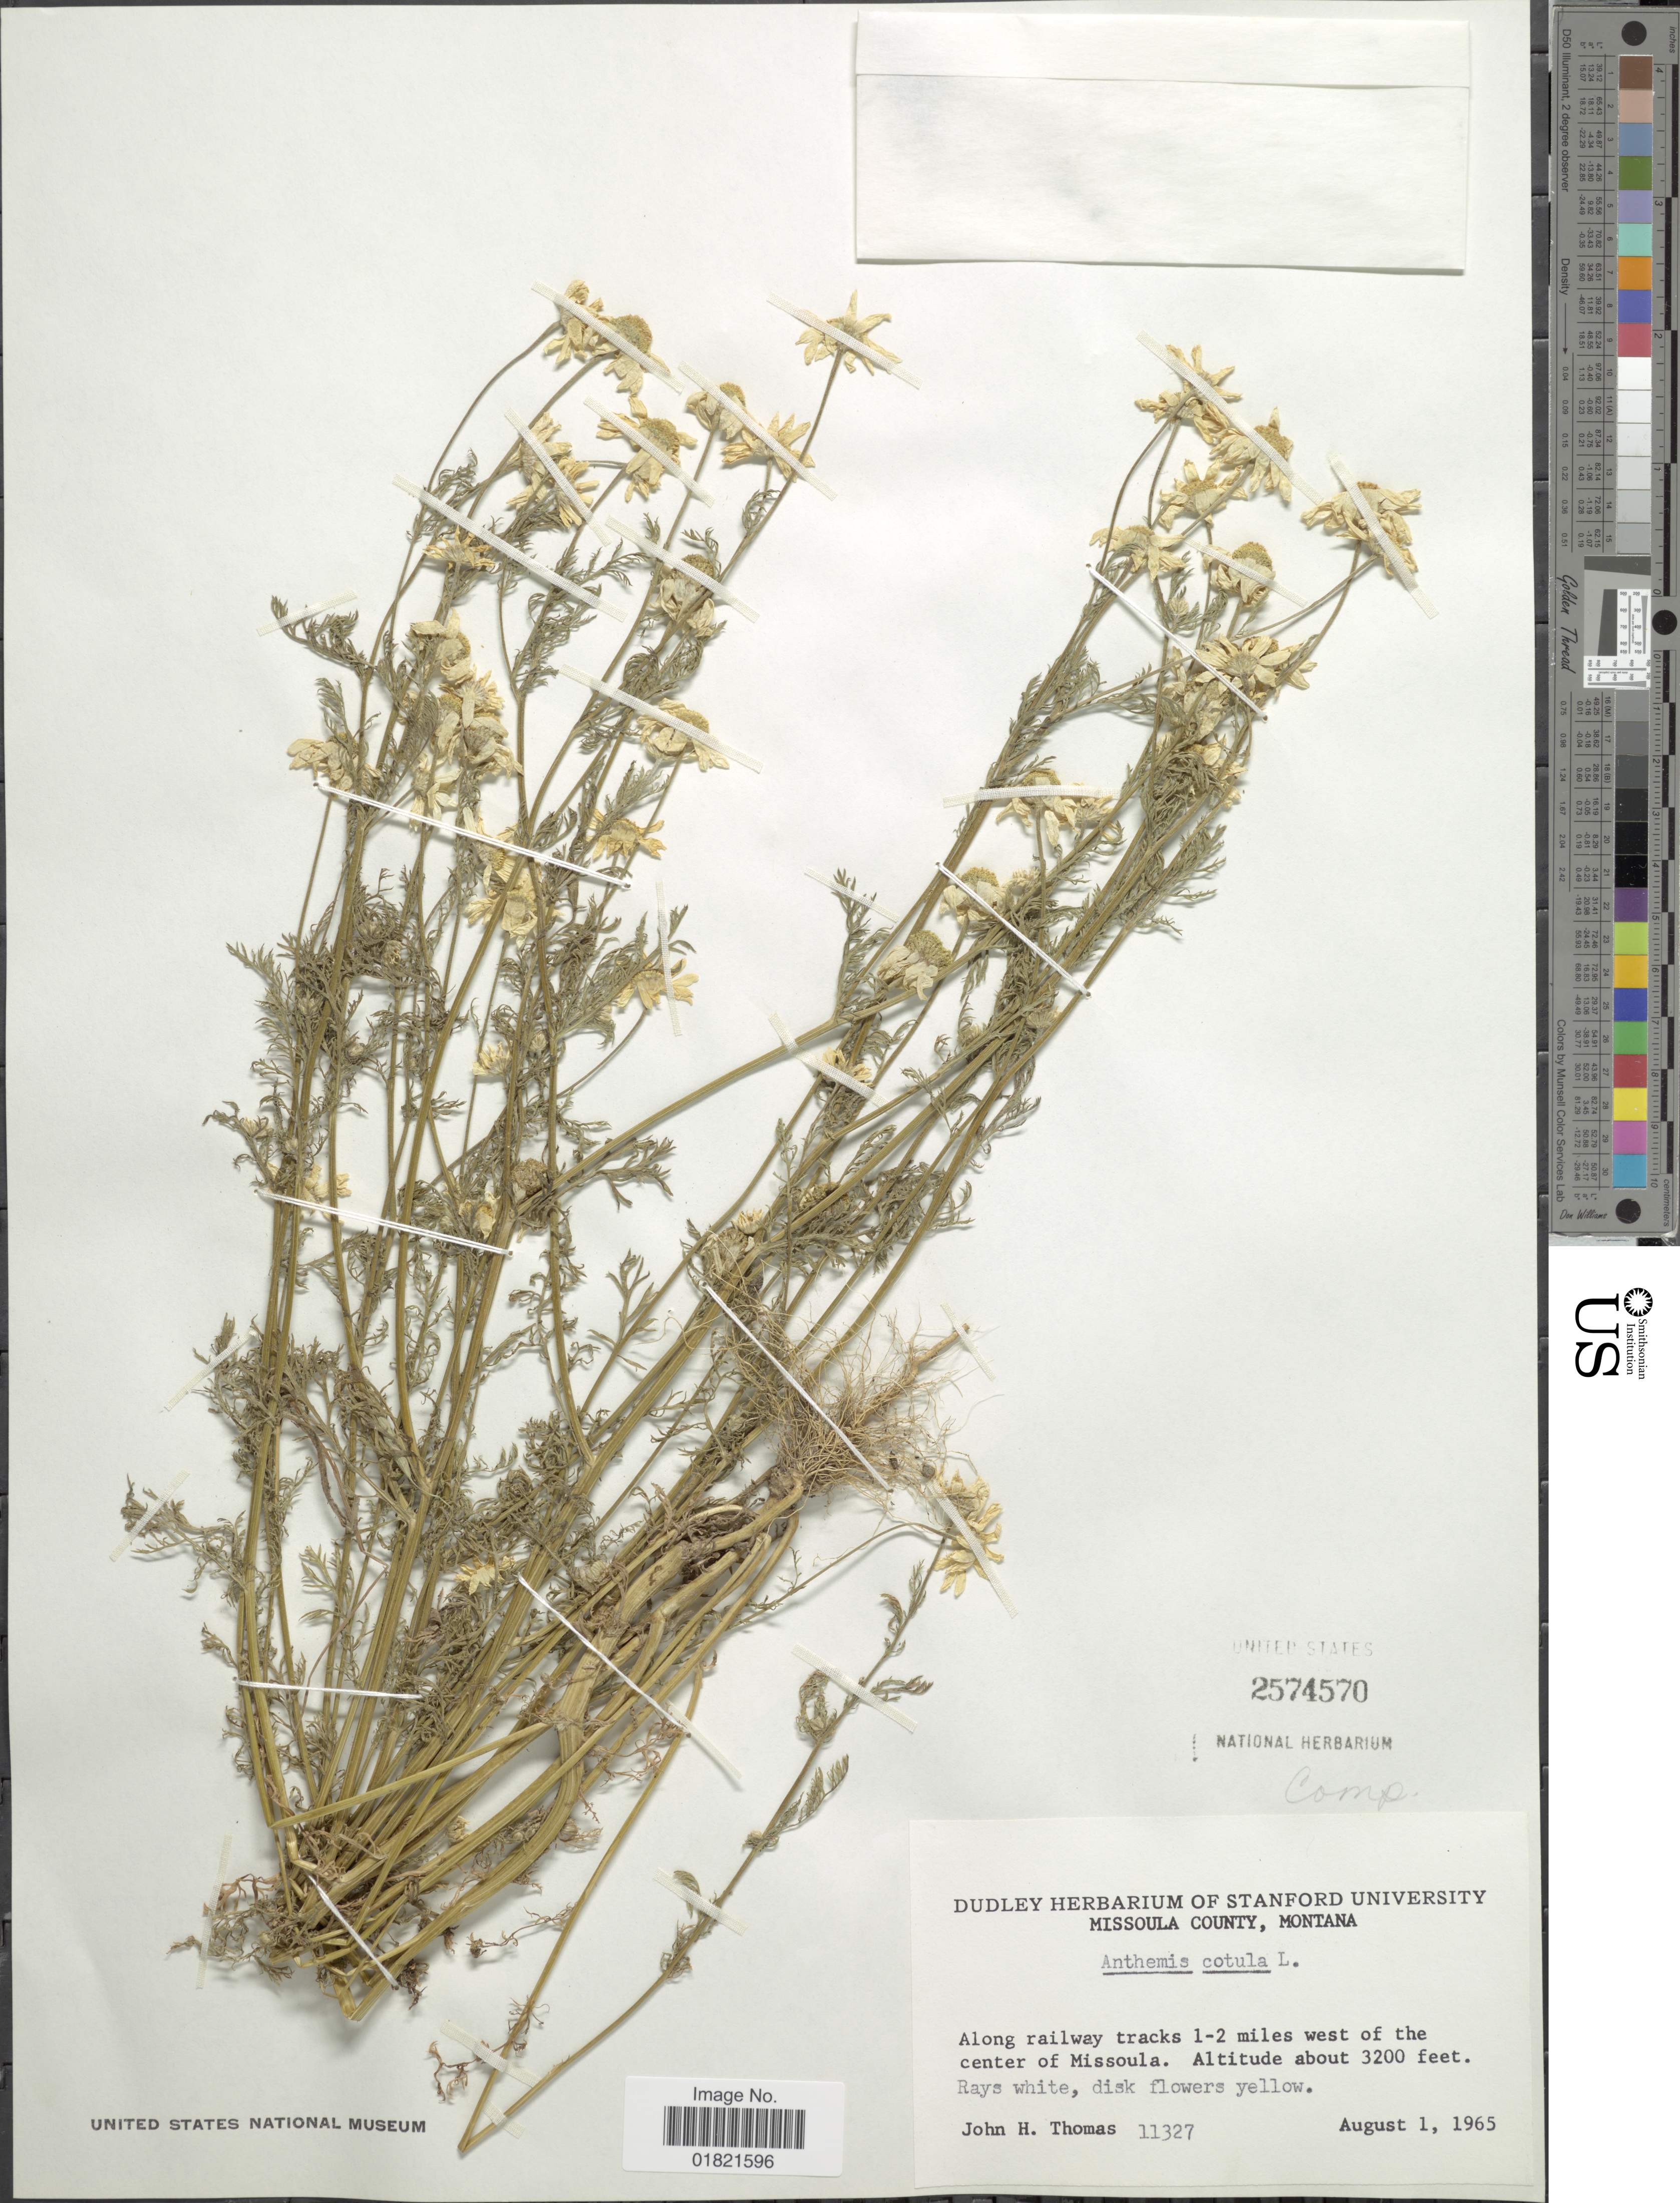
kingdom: Plantae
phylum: Tracheophyta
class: Magnoliopsida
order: Asterales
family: Asteraceae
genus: Anthemis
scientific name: Anthemis cotula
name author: L.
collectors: J. H. Thomas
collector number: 11327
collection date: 1965-08-01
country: United States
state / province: Montana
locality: Missoula County, along railway tracks 1-2 miles west of the center of Missoula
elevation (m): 975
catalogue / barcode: US 2574570